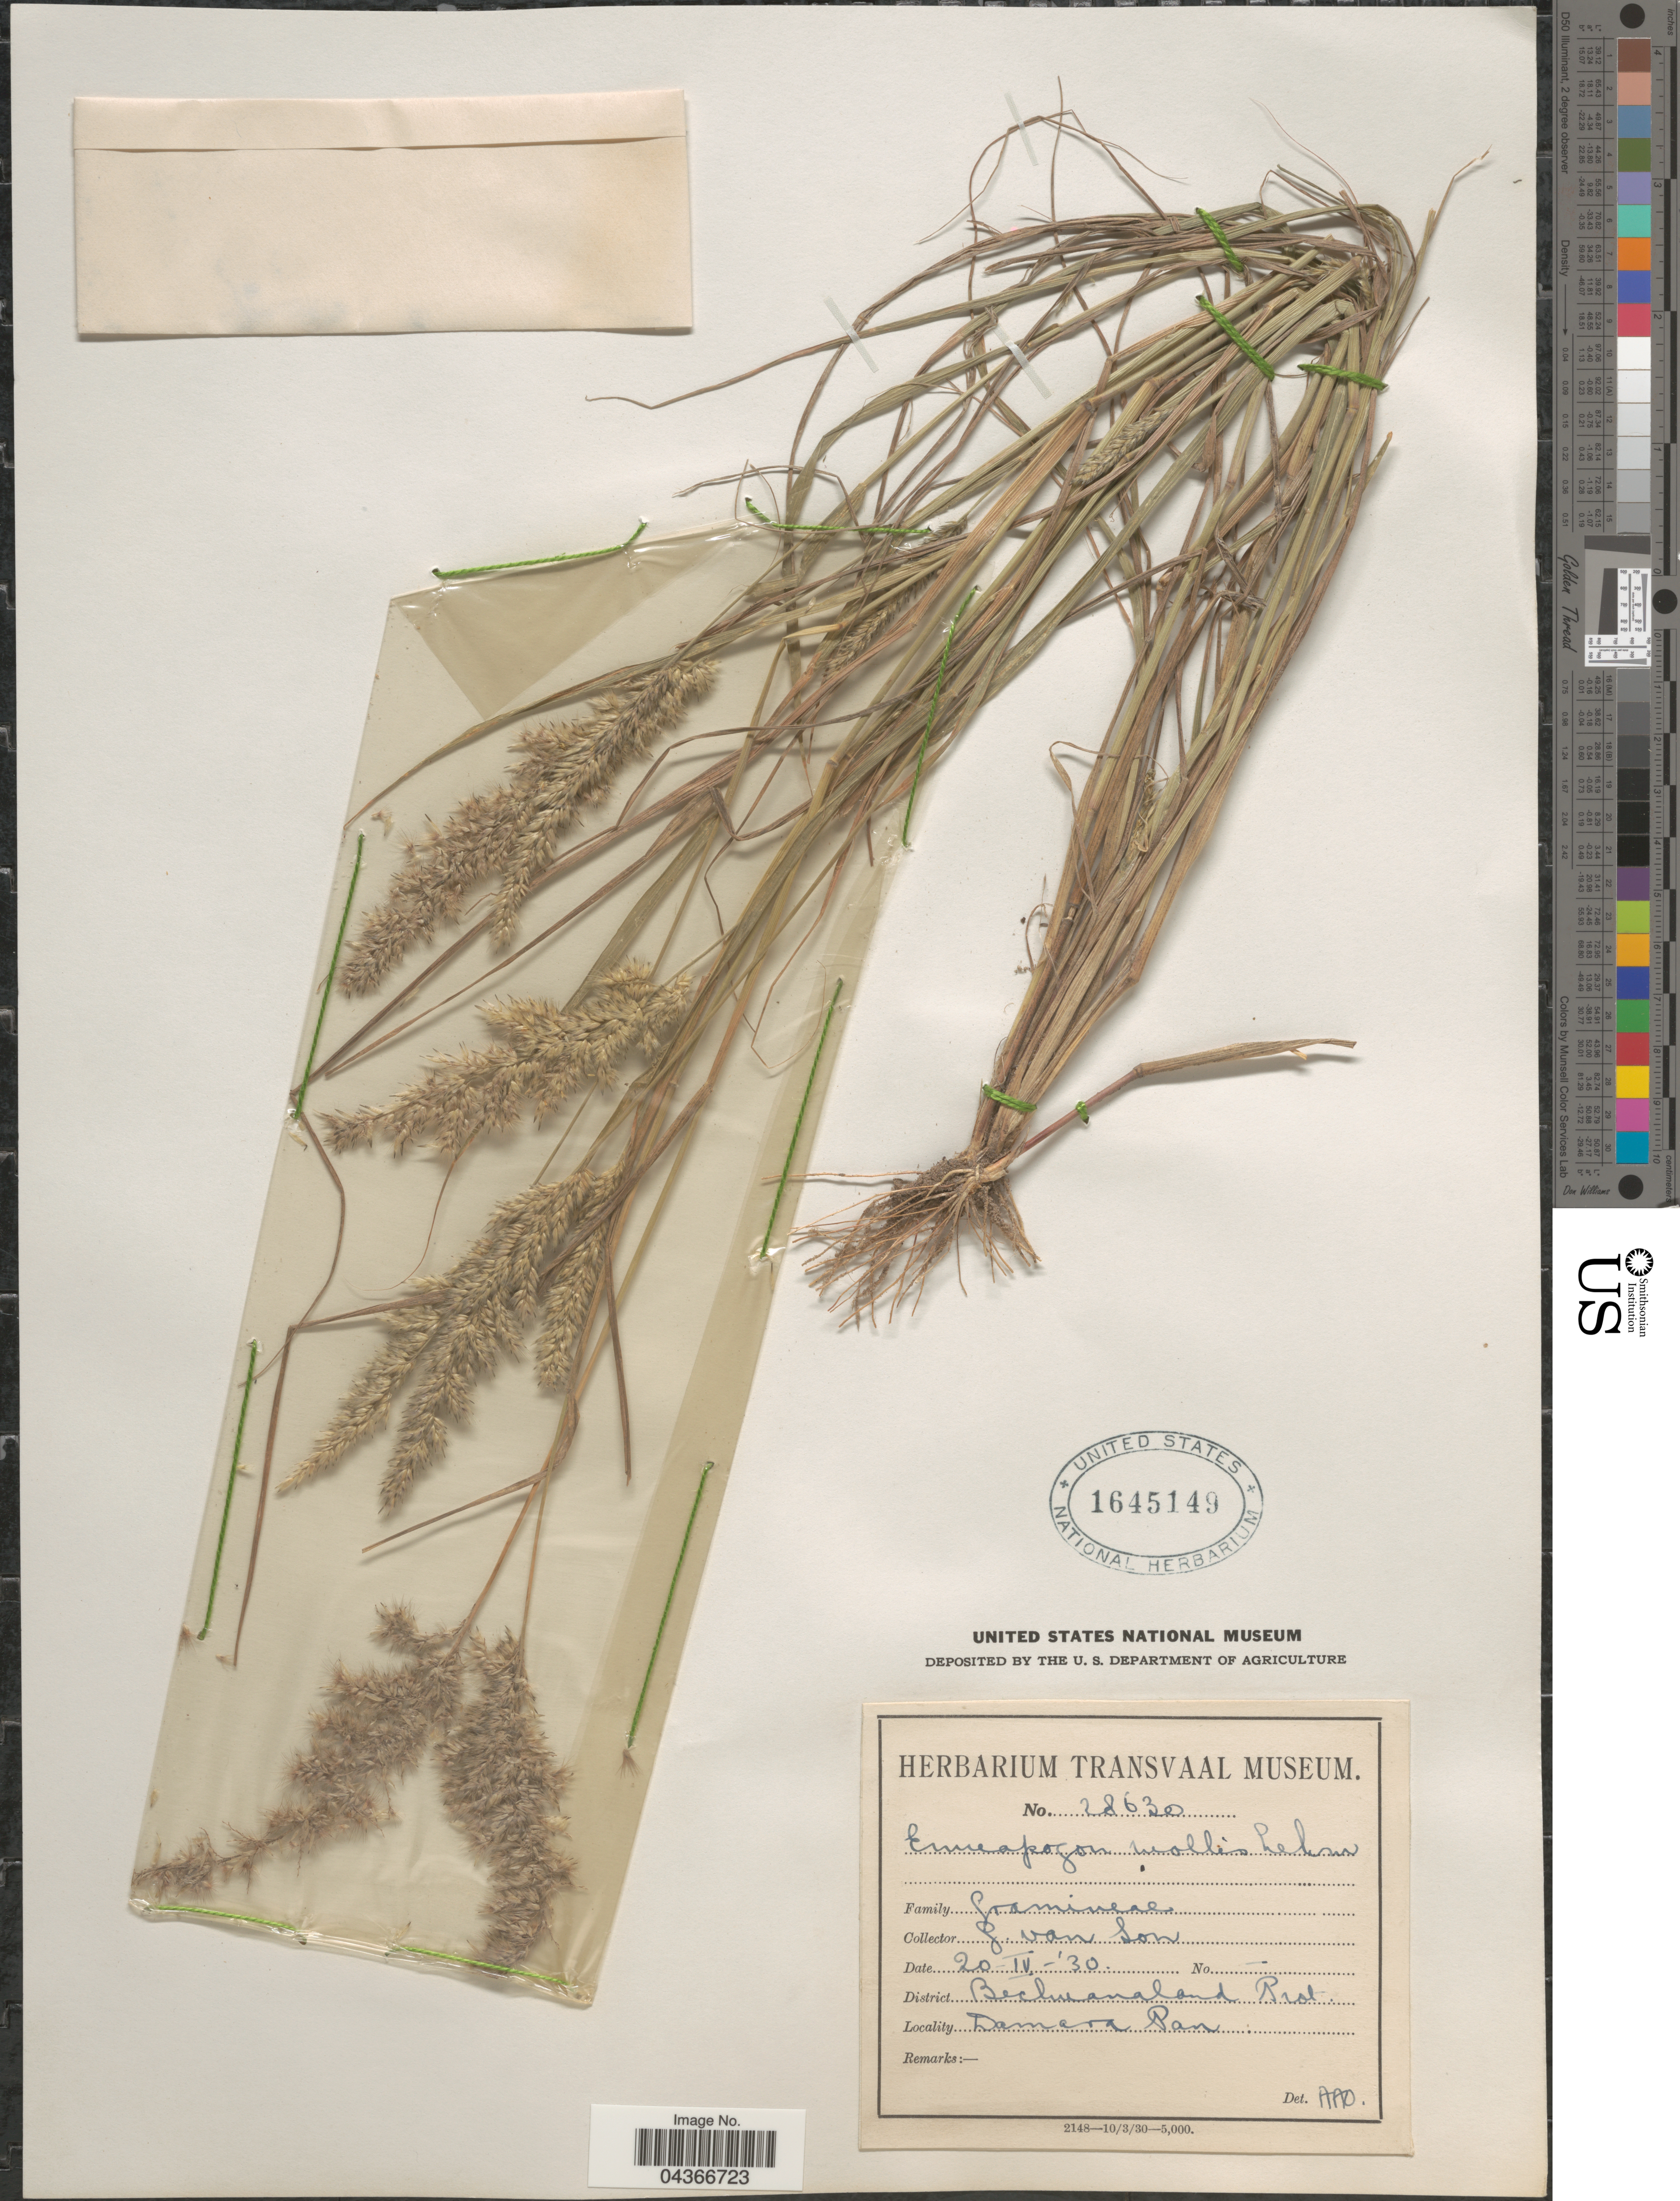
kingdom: Plantae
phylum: Tracheophyta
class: Liliopsida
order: Poales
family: Poaceae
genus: Enneapogon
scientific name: Enneapogon cenchroides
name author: (Licht. ex Roem. & Schult.) C.E. Hubb.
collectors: G. van Son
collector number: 28630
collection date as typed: Transcribed d/m/y: 20/4/30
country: Botswana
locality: District Bechuanaland Prot. Damera Pan.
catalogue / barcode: US 1645149